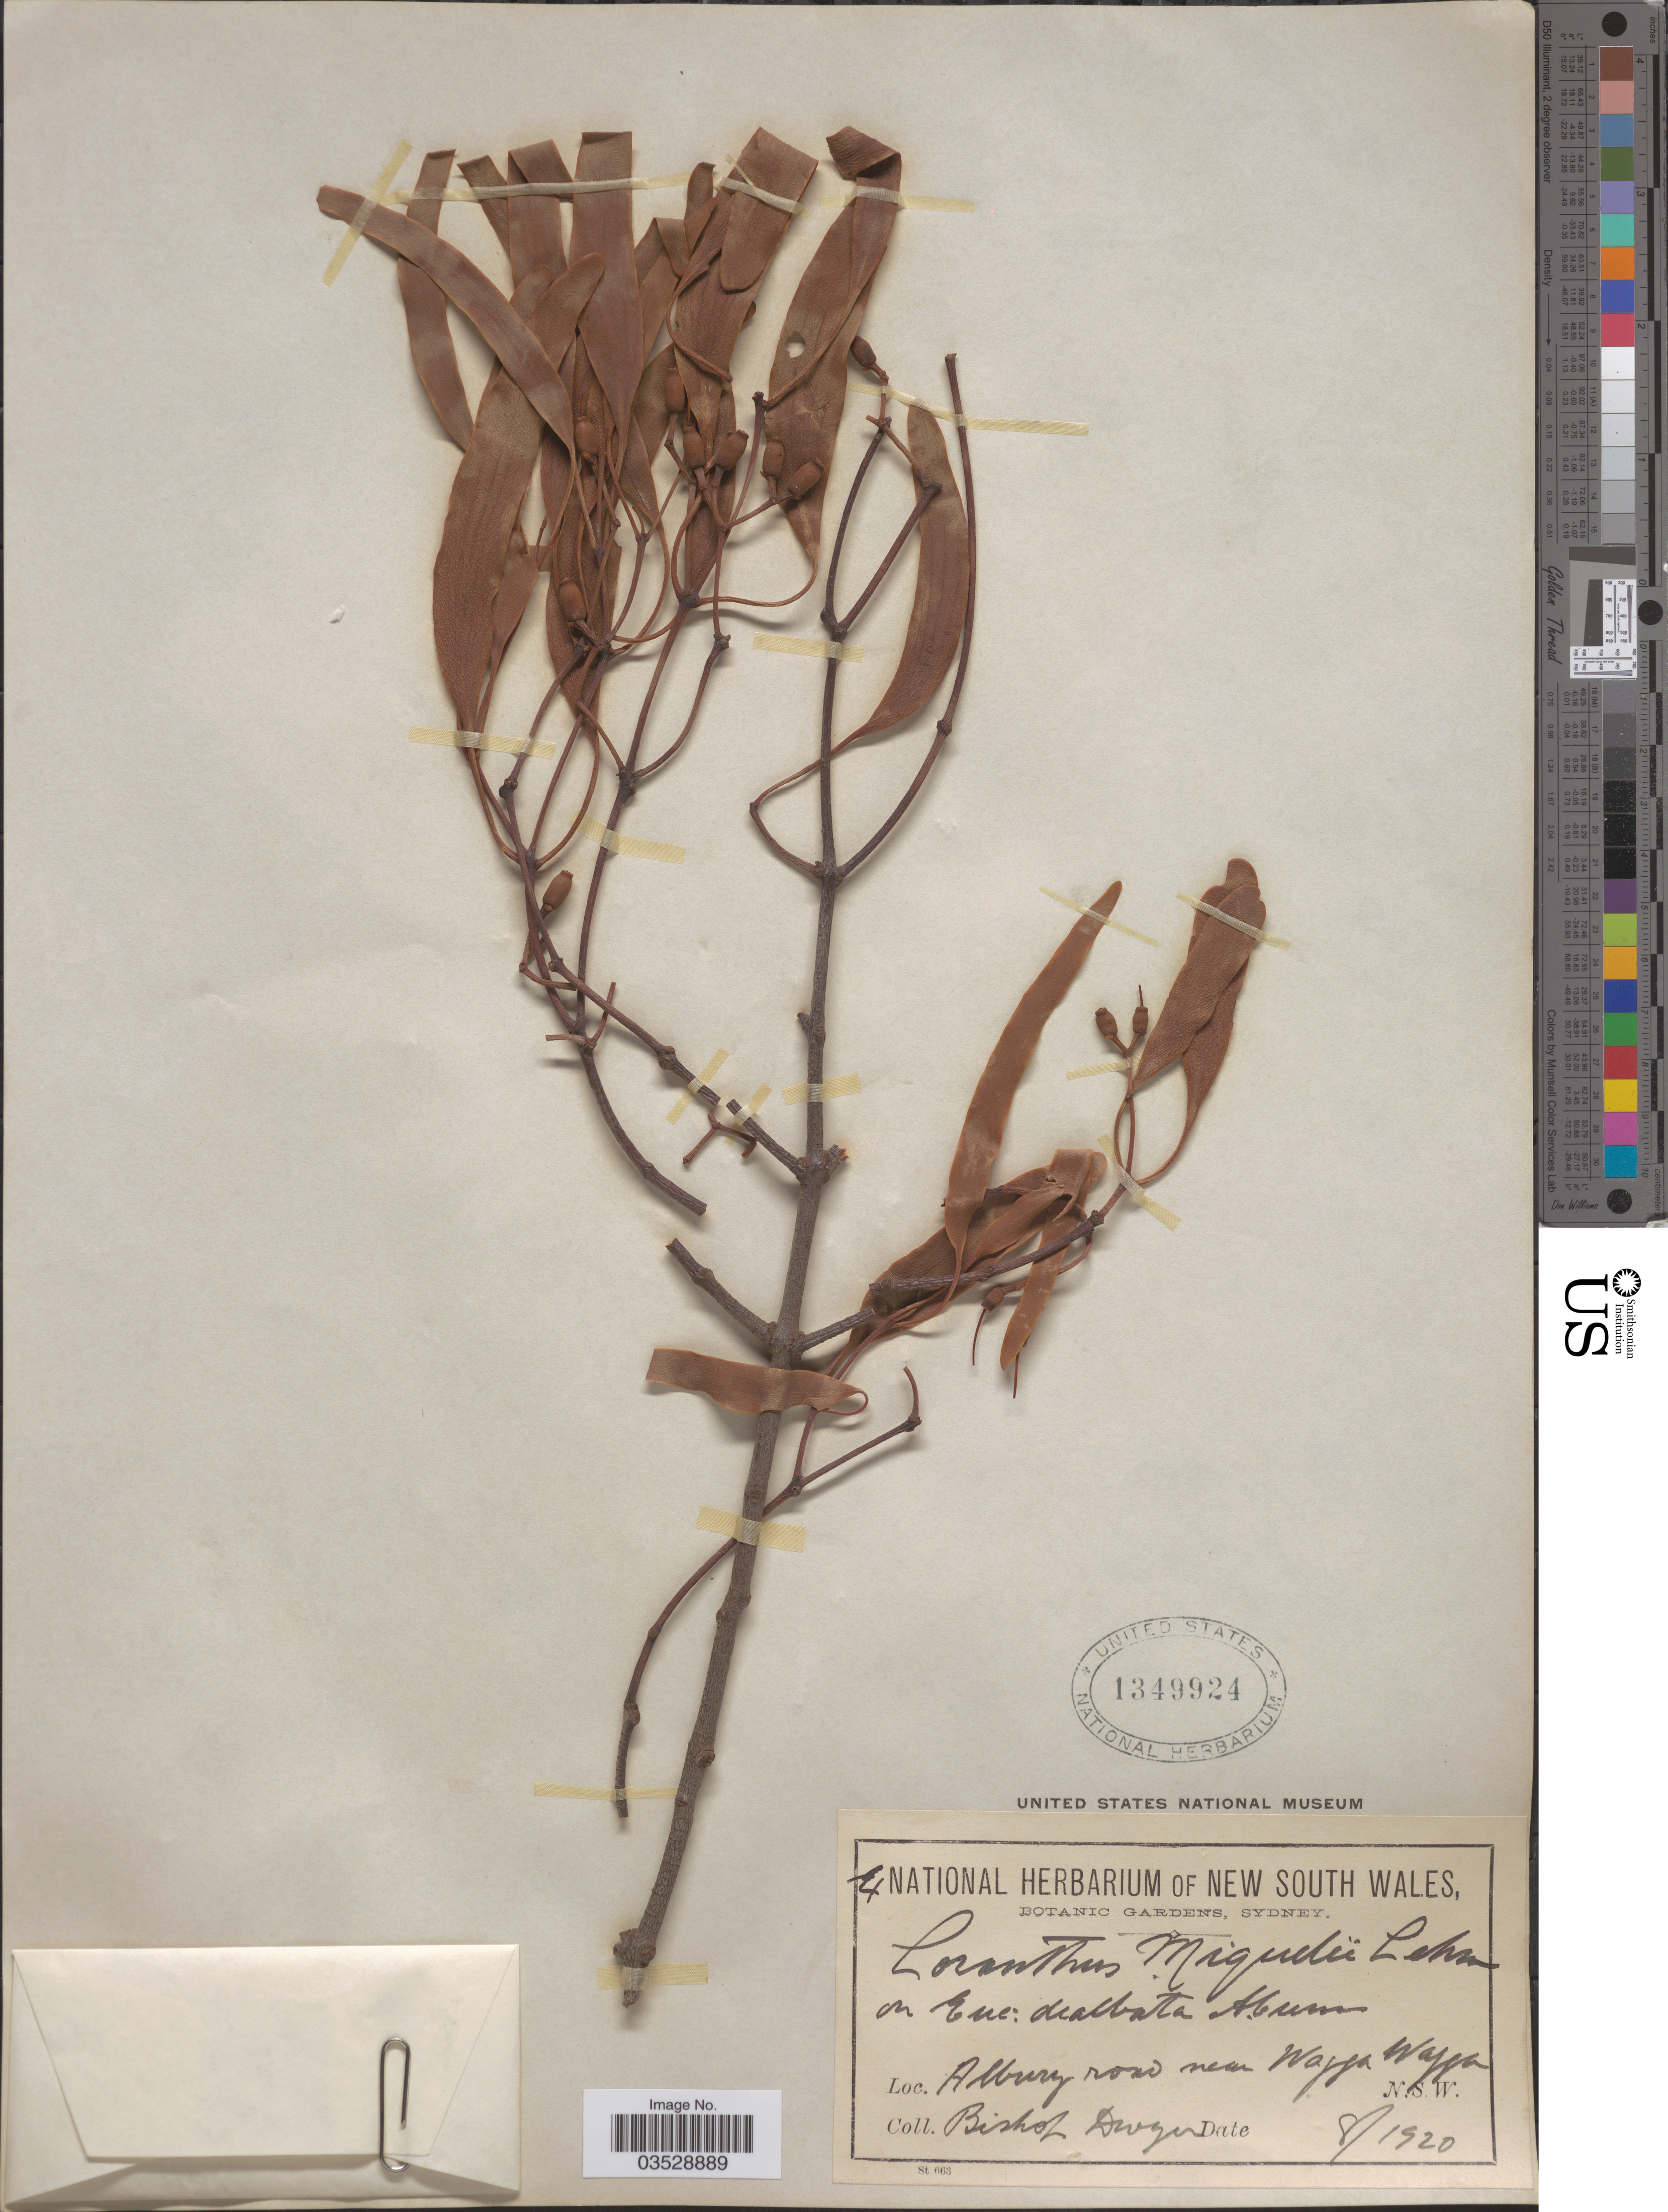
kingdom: Plantae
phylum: Tracheophyta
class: Magnoliopsida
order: Santalales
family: Loranthaceae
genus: Amyema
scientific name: Amyema miquelii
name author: (Lehm. ex Miq.) Tiegh.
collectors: B. Dwyer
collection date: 1920-08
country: Australia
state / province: New South Wales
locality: Albury road near Wagga Wagga.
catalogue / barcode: US 1349924